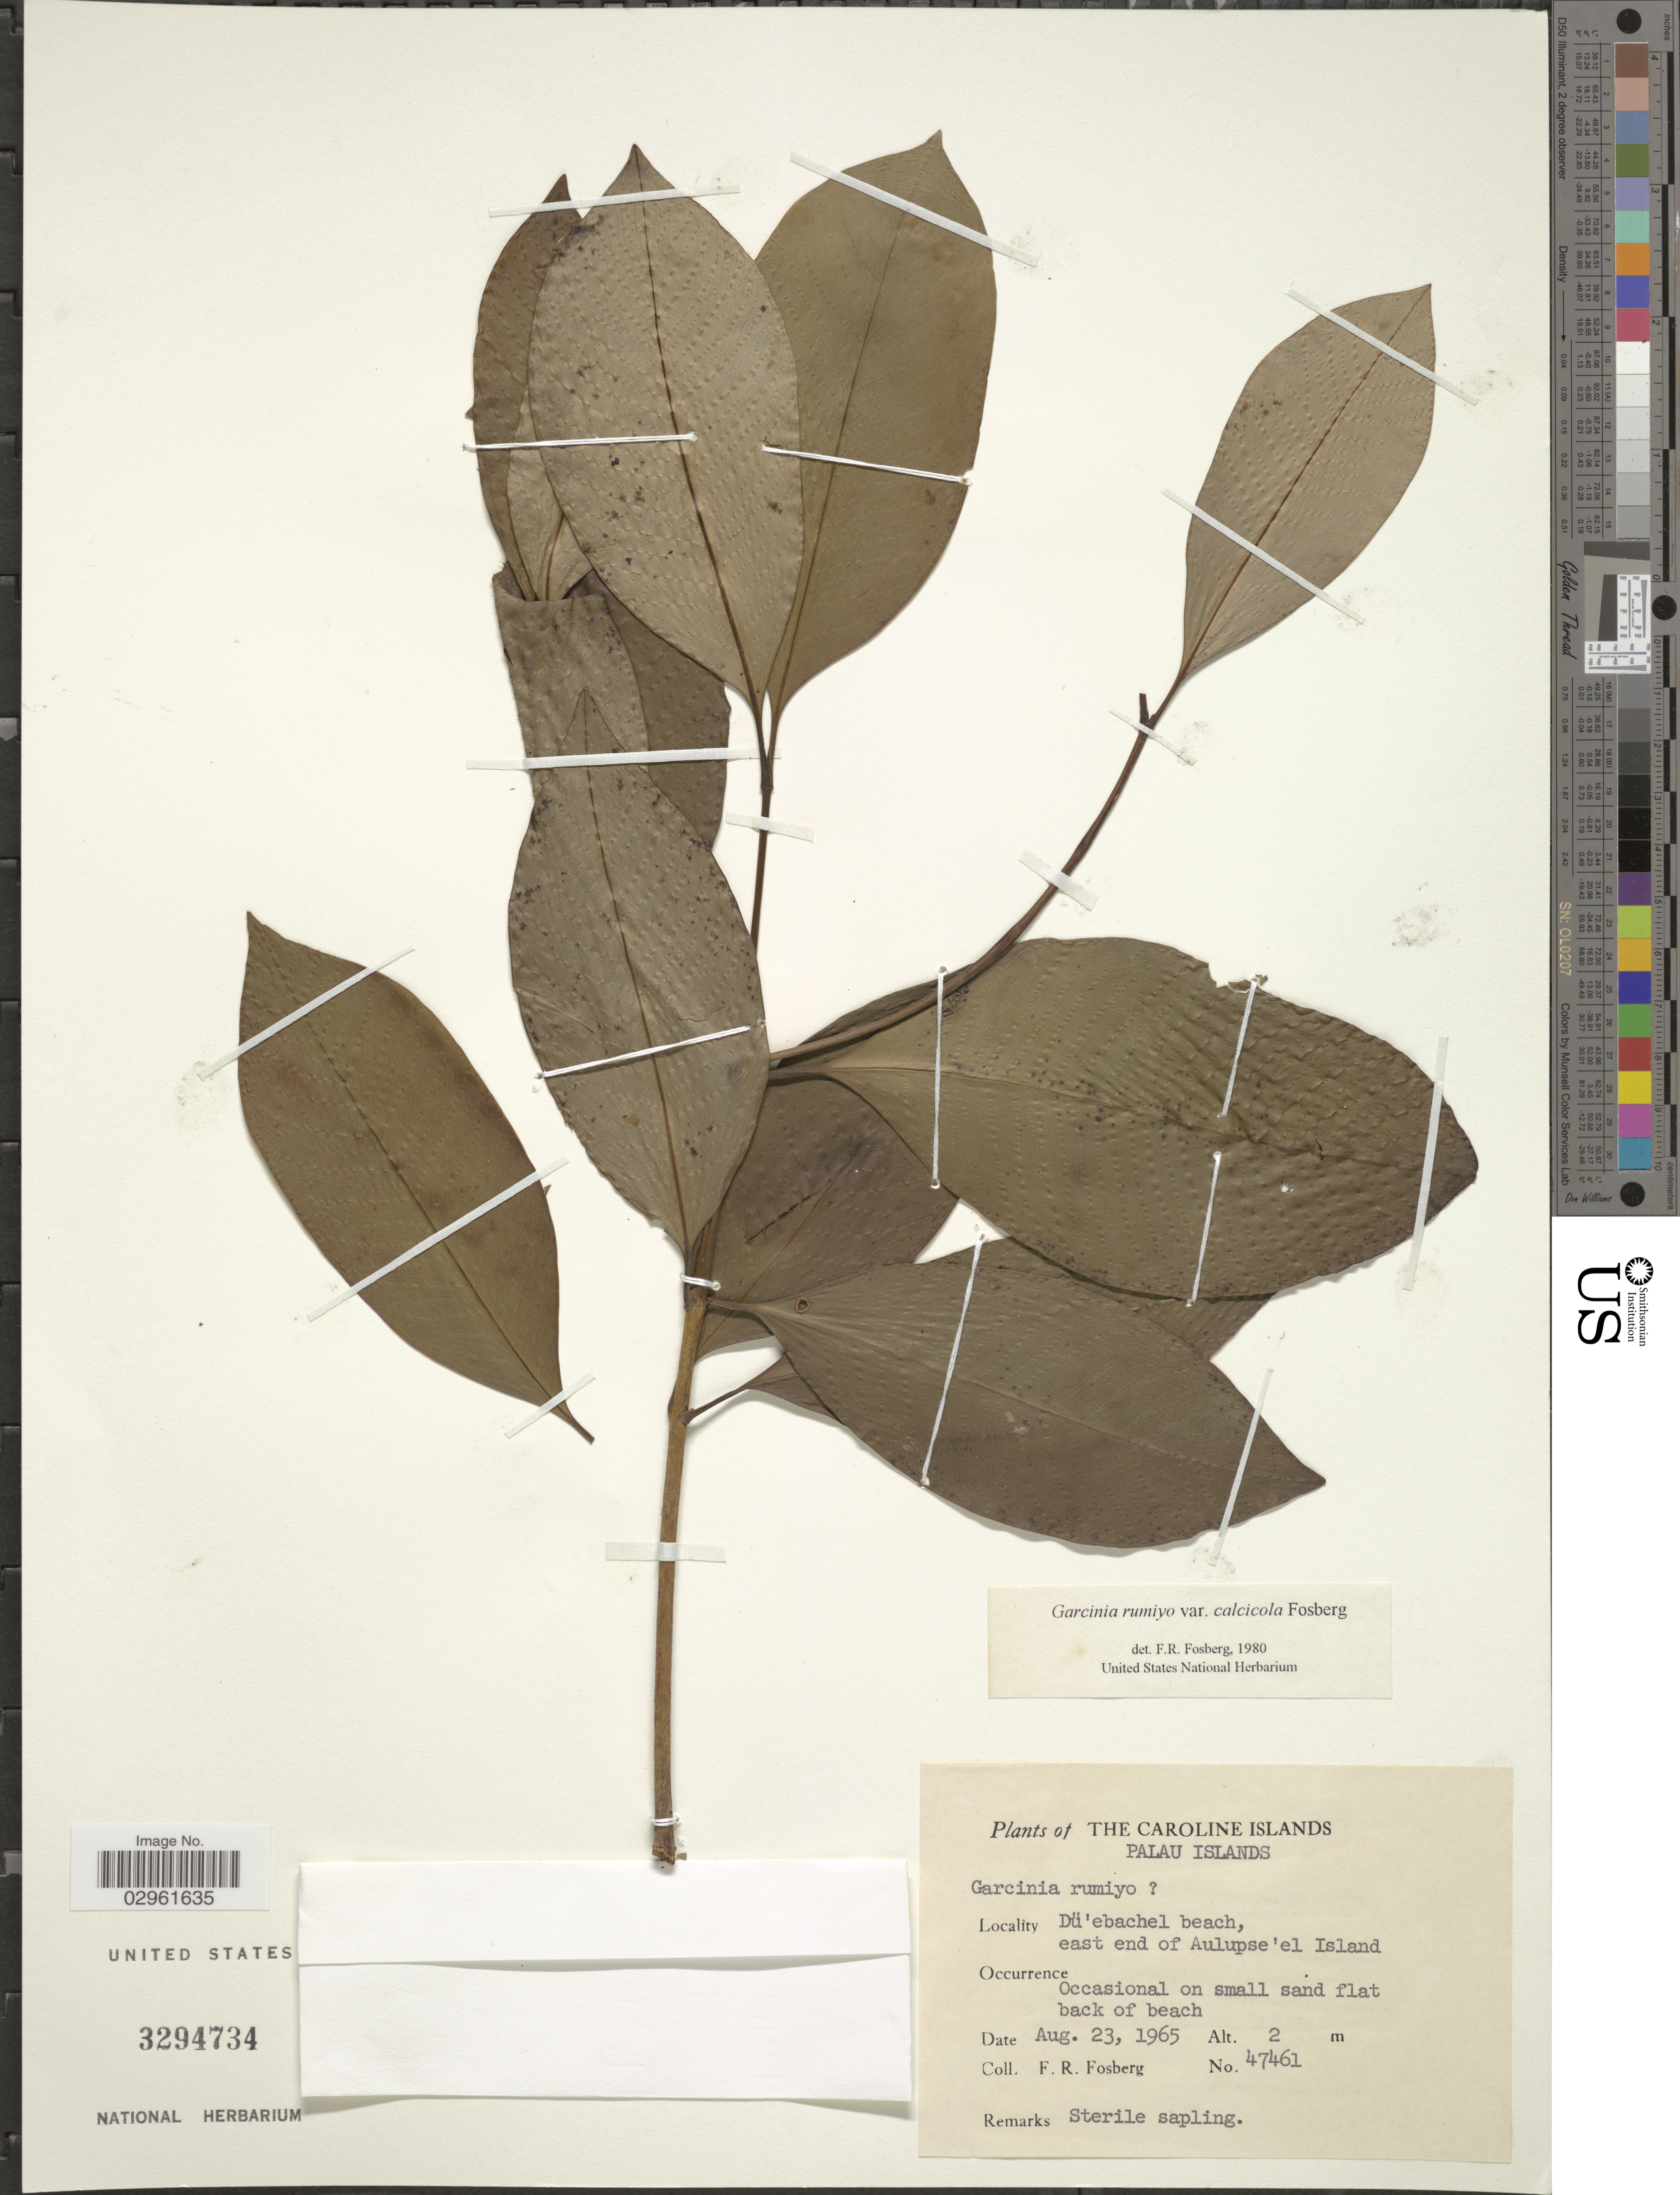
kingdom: Plantae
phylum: Tracheophyta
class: Magnoliopsida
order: Malpighiales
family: Clusiaceae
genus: Garcinia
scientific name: Garcinia rumiyo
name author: Kaneh.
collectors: F. R. Fosberg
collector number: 47461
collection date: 1965-08-23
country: Palau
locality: Caroline Islands. Palau. Dü'ebachel beach, east end of Aulupse'el Island.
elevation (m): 2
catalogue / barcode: US 3294734